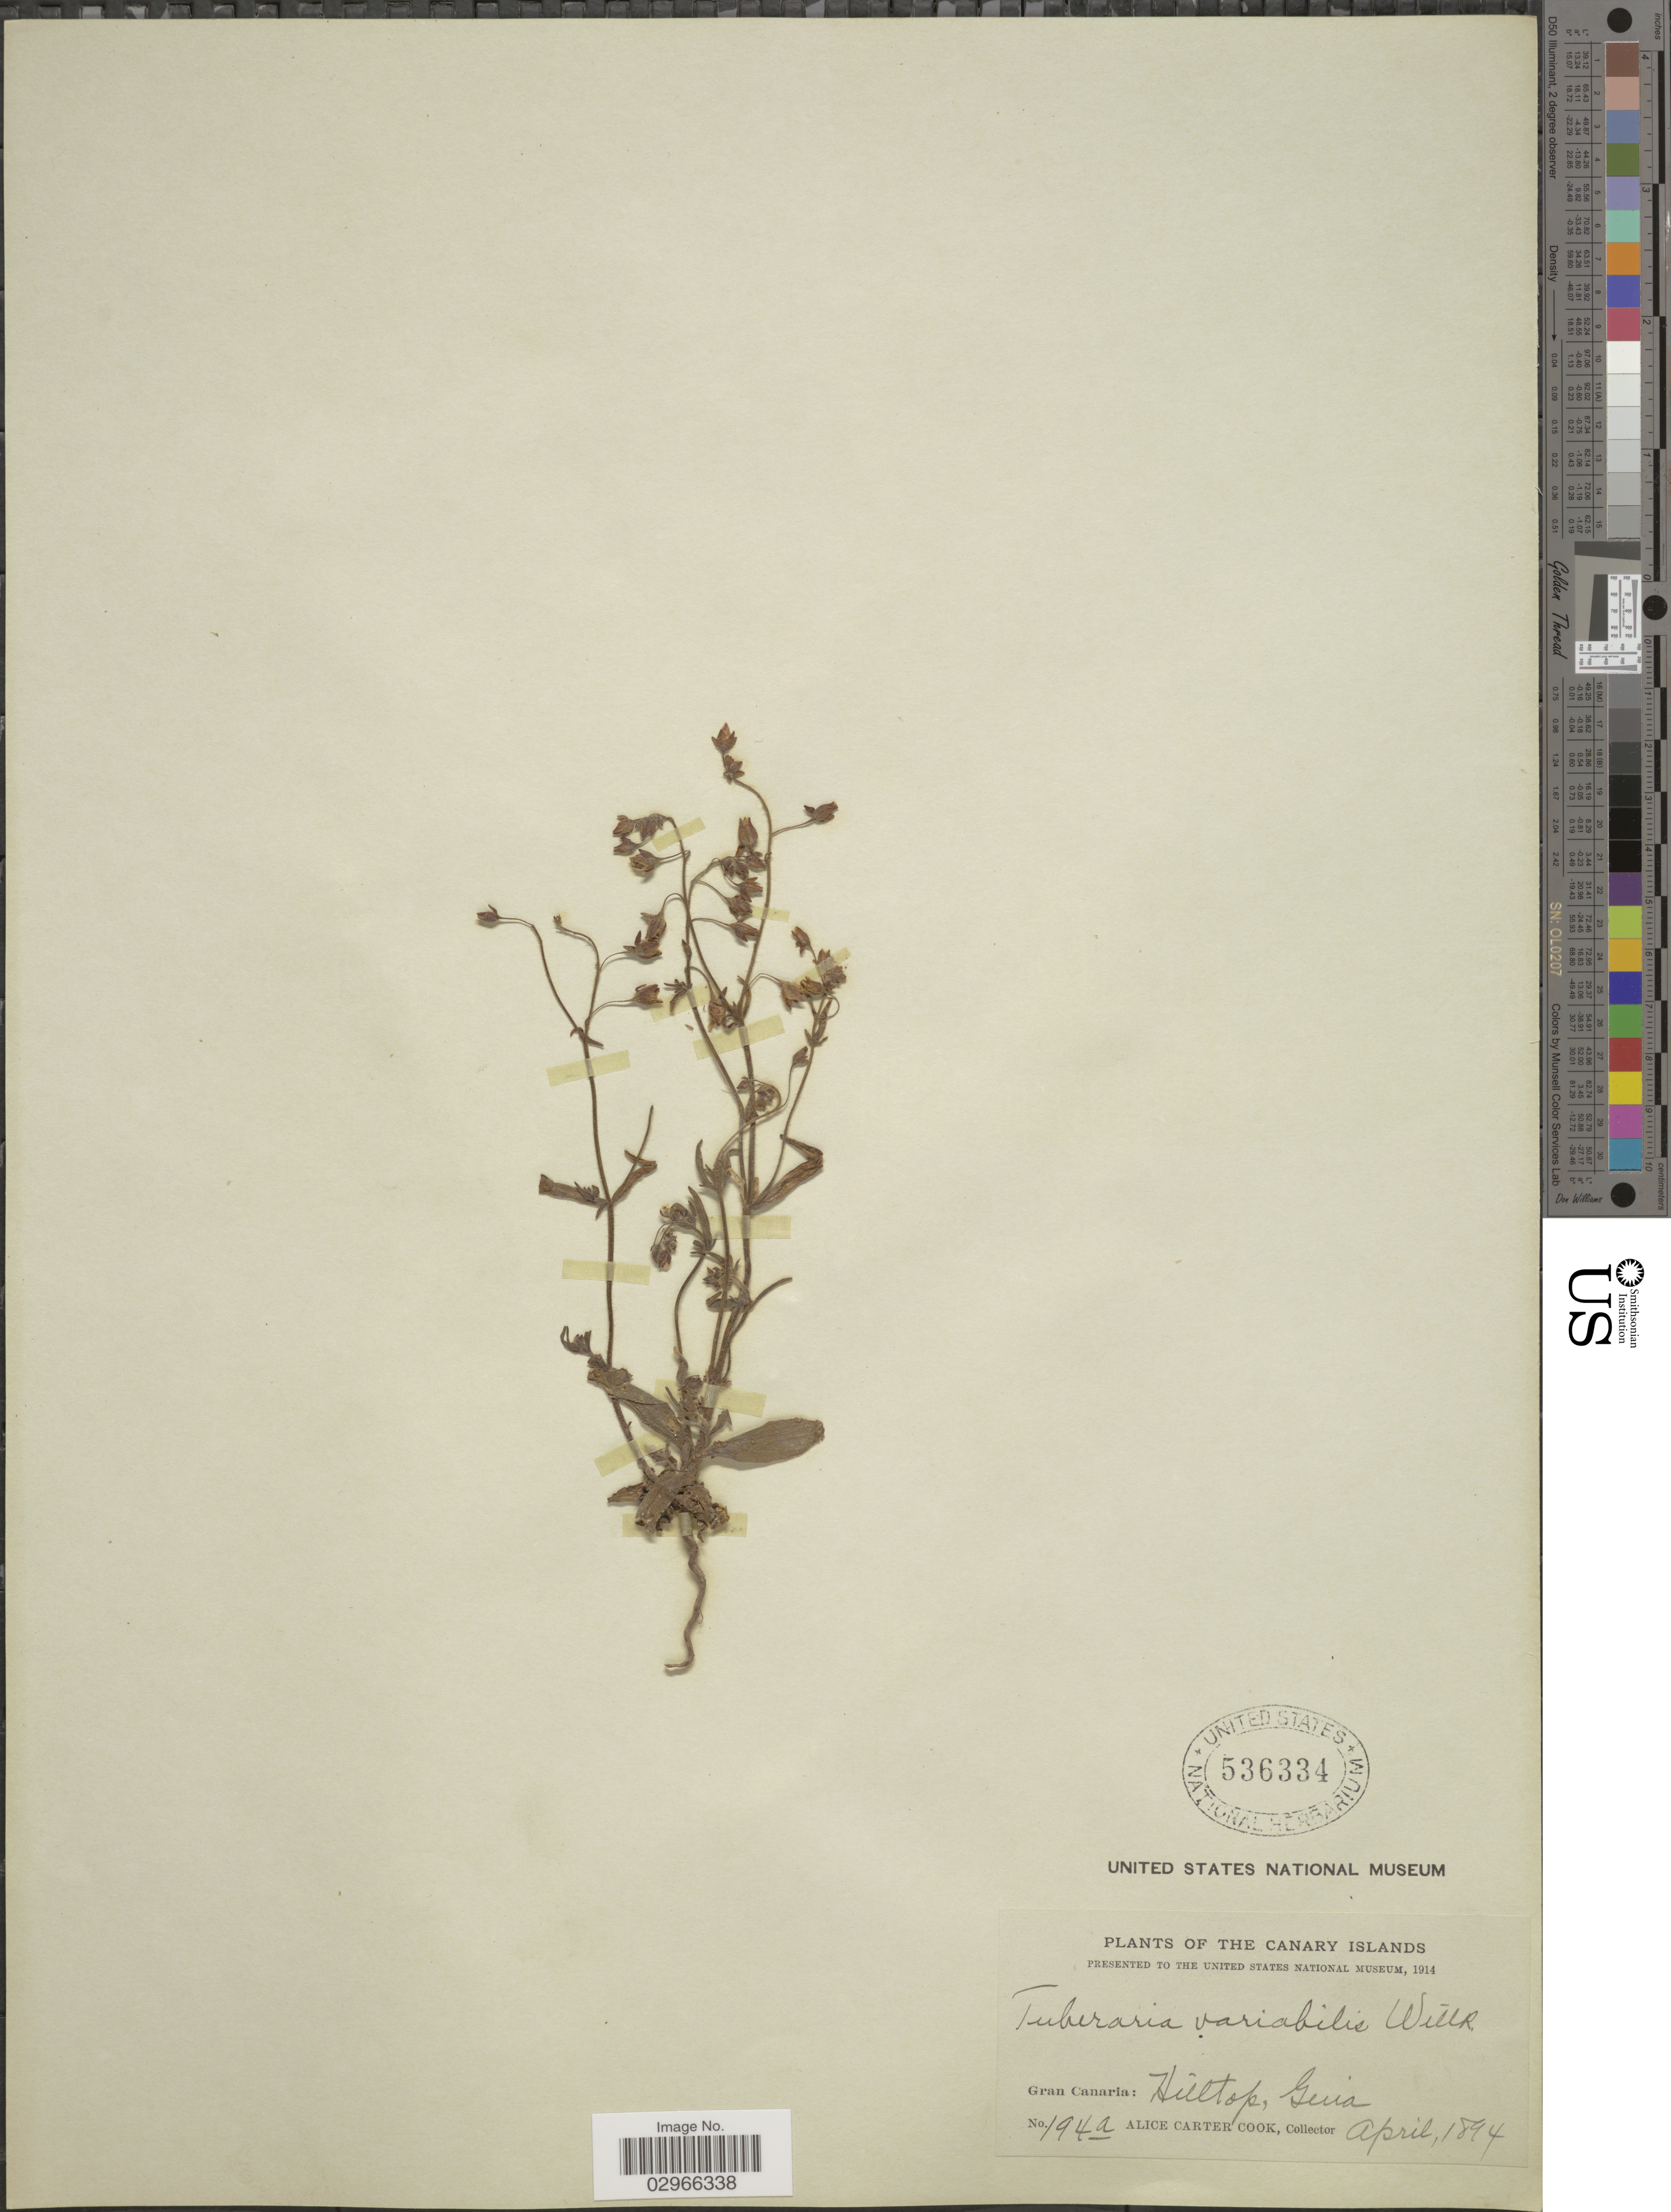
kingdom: Plantae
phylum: Tracheophyta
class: Magnoliopsida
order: Malvales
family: Cistaceae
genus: Tuberaria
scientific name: Tuberaria variabilis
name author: (Spach) Willk.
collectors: Alice C. Cook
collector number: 194a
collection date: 1894-04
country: Spain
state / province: Canarias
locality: The Canary Islands. Gran Canaria: Hilltop, Guia.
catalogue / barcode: US 536334